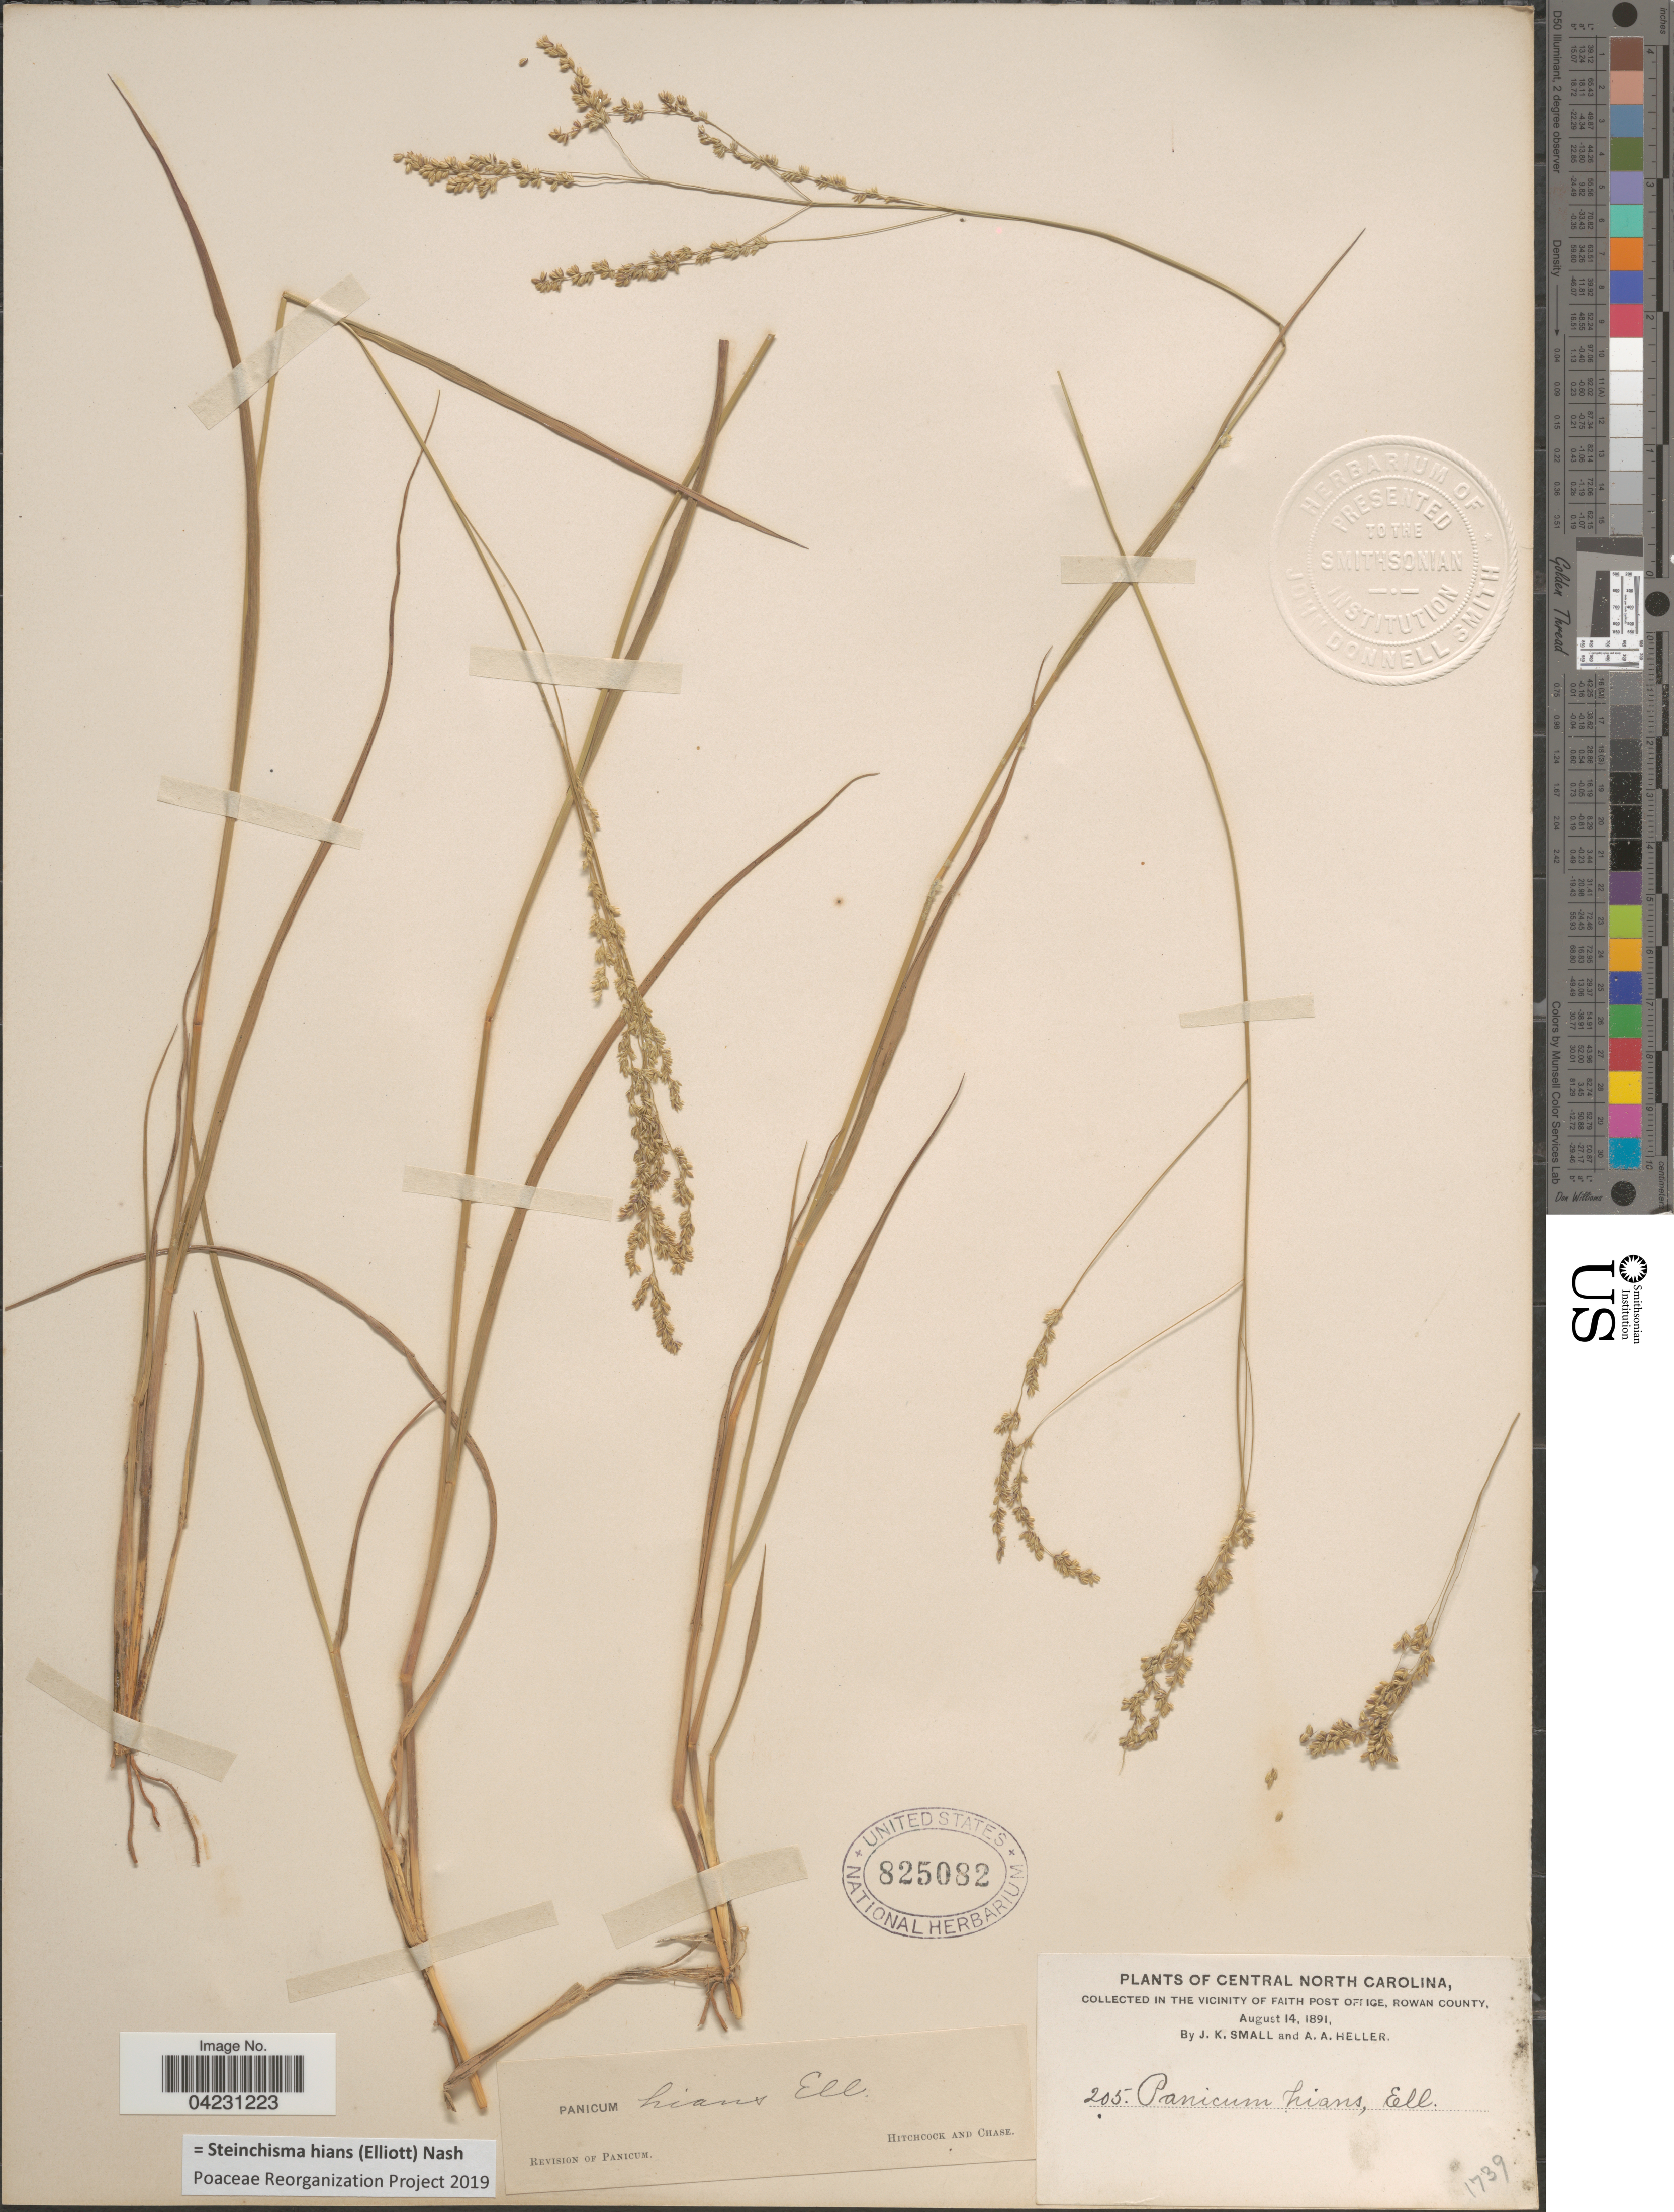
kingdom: Plantae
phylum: Tracheophyta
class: Liliopsida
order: Poales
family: Poaceae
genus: Steinchisma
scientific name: Steinchisma hians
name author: (Elliott) Nash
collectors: J. K. Small & A. A. Heller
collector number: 205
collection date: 1891-08-14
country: United States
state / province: North Carolina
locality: Central North Carolina. In the vicinity of Faith Post Office, Rowan County.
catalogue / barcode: US 825082